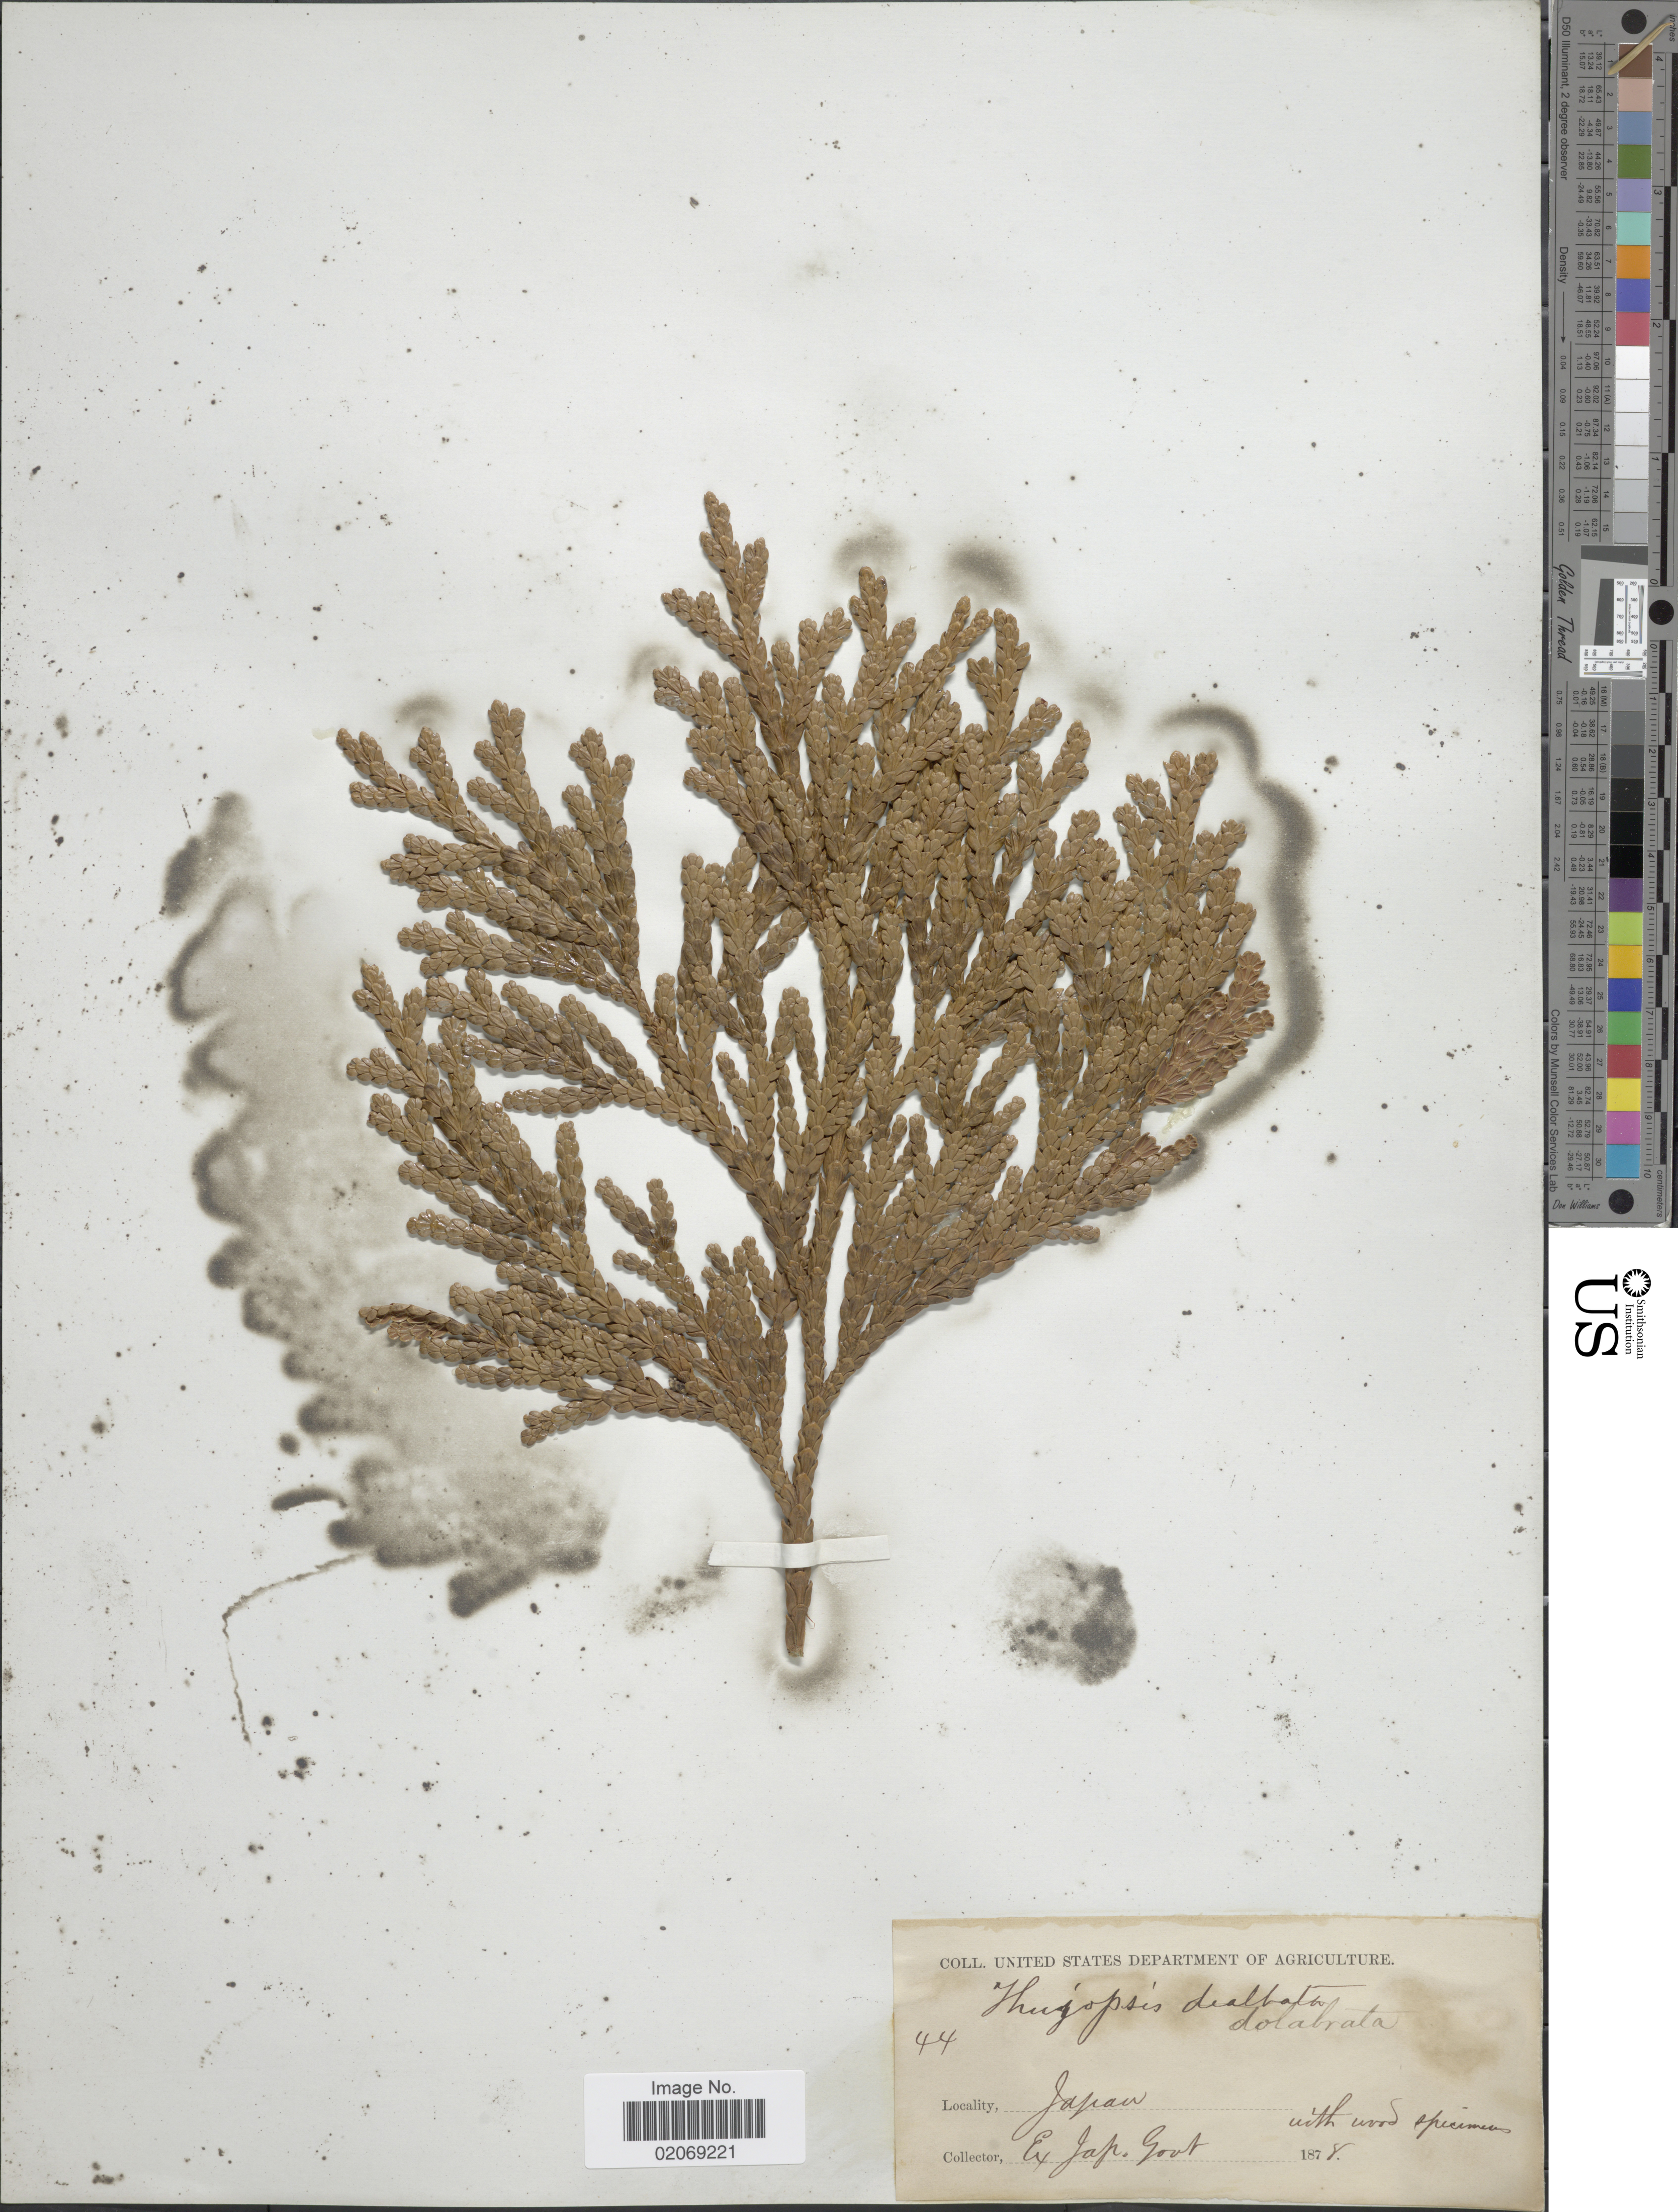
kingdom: Plantae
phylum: Tracheophyta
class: Pinopsida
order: Pinales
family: Cupressaceae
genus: Thujopsis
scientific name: Thujopsis dolabrata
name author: (Thunb. ex L. f.) Siebold & Zucc.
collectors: ex herb. Jap. Govt.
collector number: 44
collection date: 1878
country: Japan